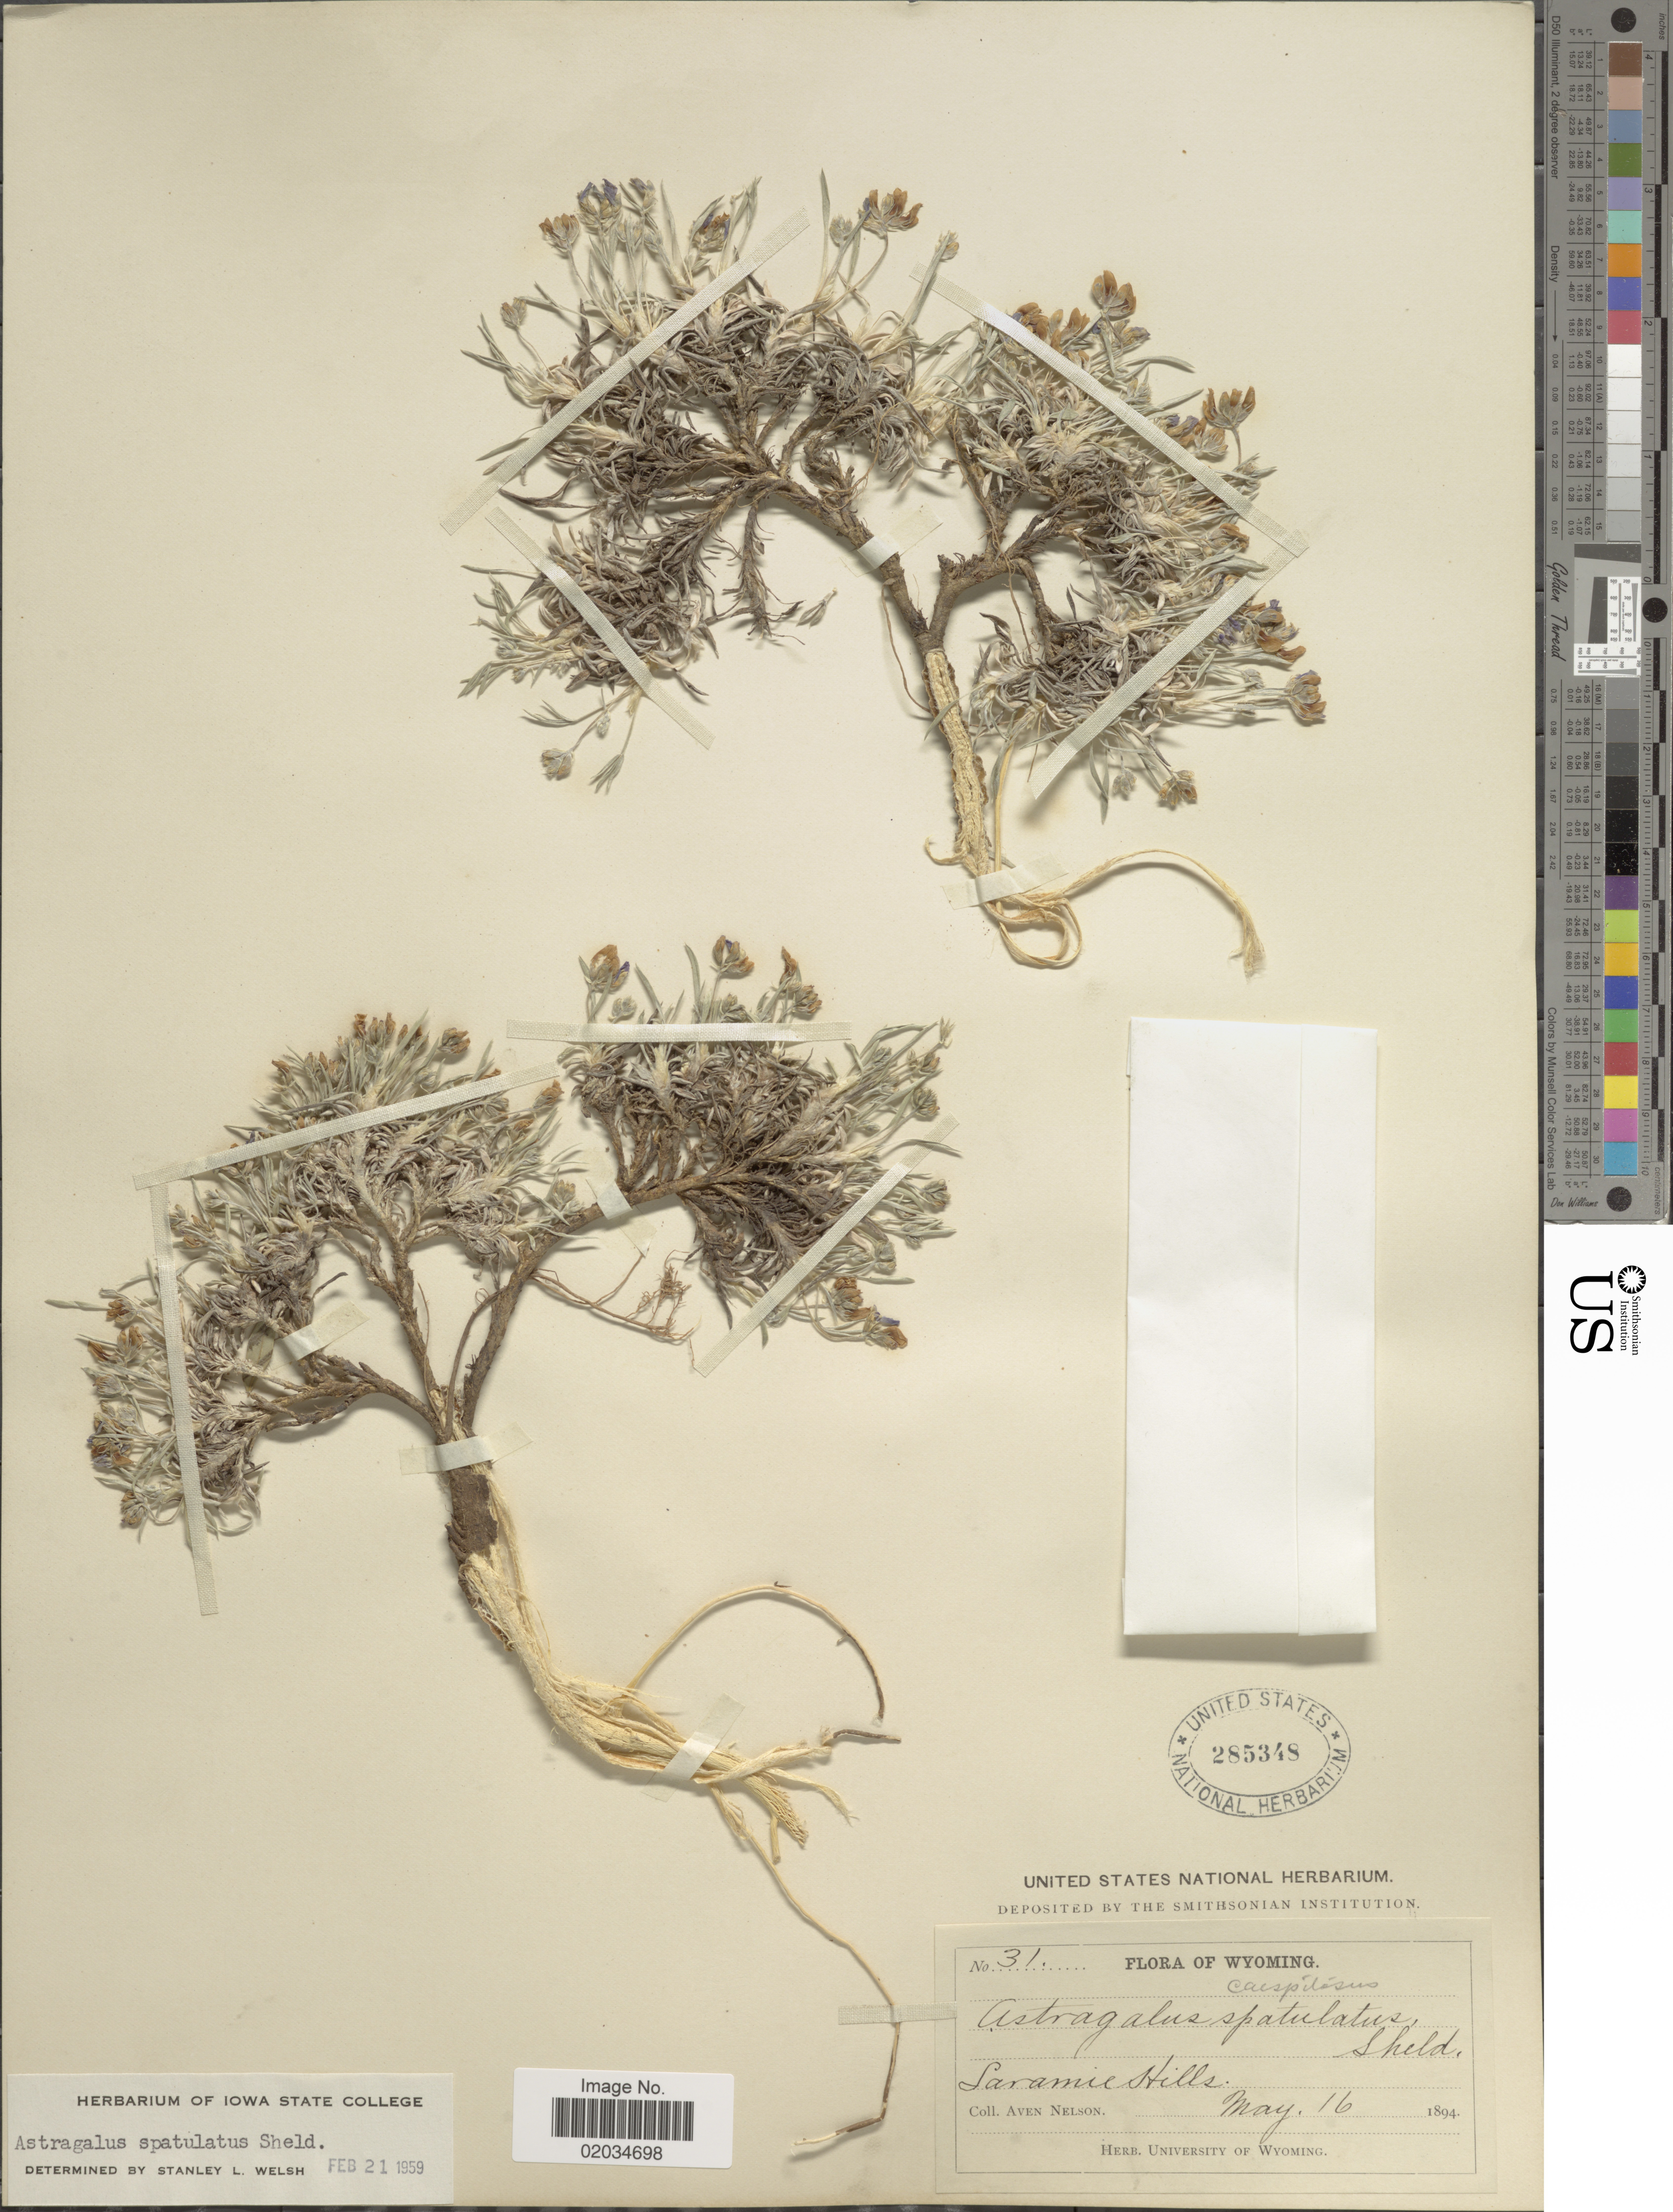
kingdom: Plantae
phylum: Tracheophyta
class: Magnoliopsida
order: Fabales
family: Fabaceae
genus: Astragalus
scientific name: Astragalus sparsiflorus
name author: A. Gray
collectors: A. Nelson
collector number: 31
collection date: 1894-05-16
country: United States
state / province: Wyoming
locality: Laramie Hills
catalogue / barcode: US 285348